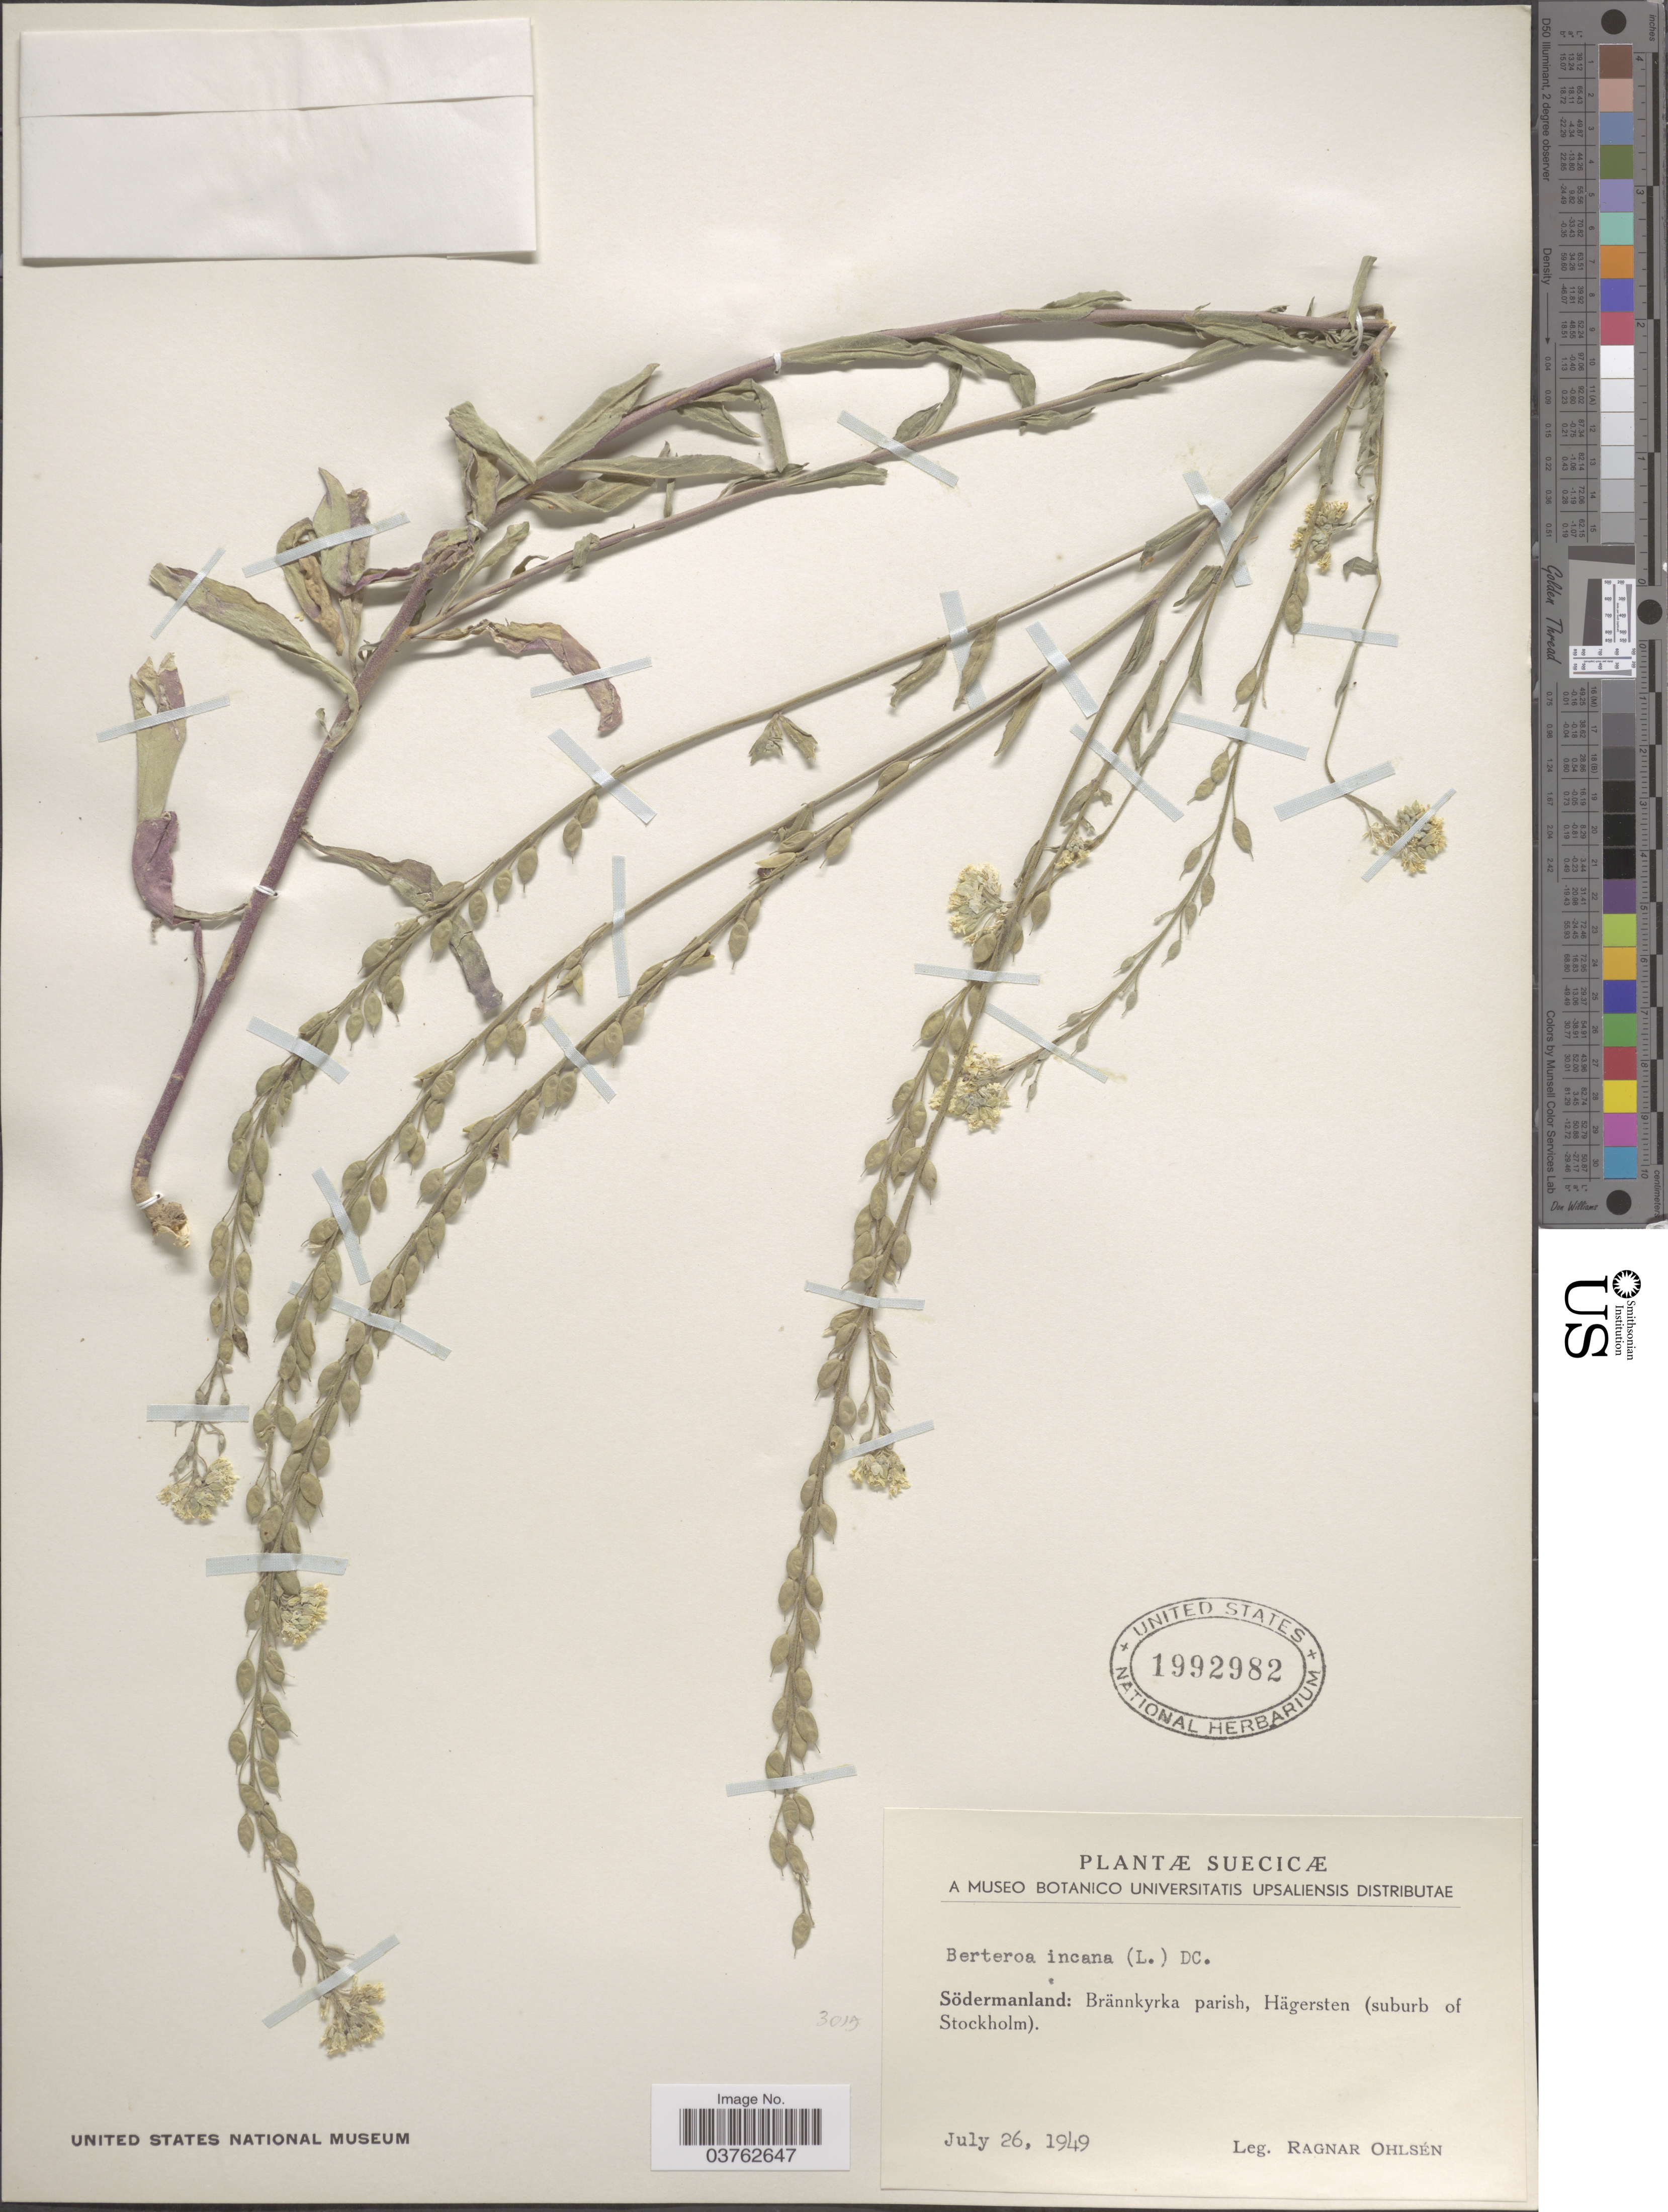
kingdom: Plantae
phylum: Tracheophyta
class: Magnoliopsida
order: Brassicales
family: Brassicaceae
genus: Berteroa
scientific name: Berteroa incana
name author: (L.) DC.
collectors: R. Ohlsen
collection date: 1949-07-26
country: Sweden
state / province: Sodermanland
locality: Suecicæ. Södermanland: Brännkyrka parish, Hägersten (suburb of Stockholm).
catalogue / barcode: US 1992982